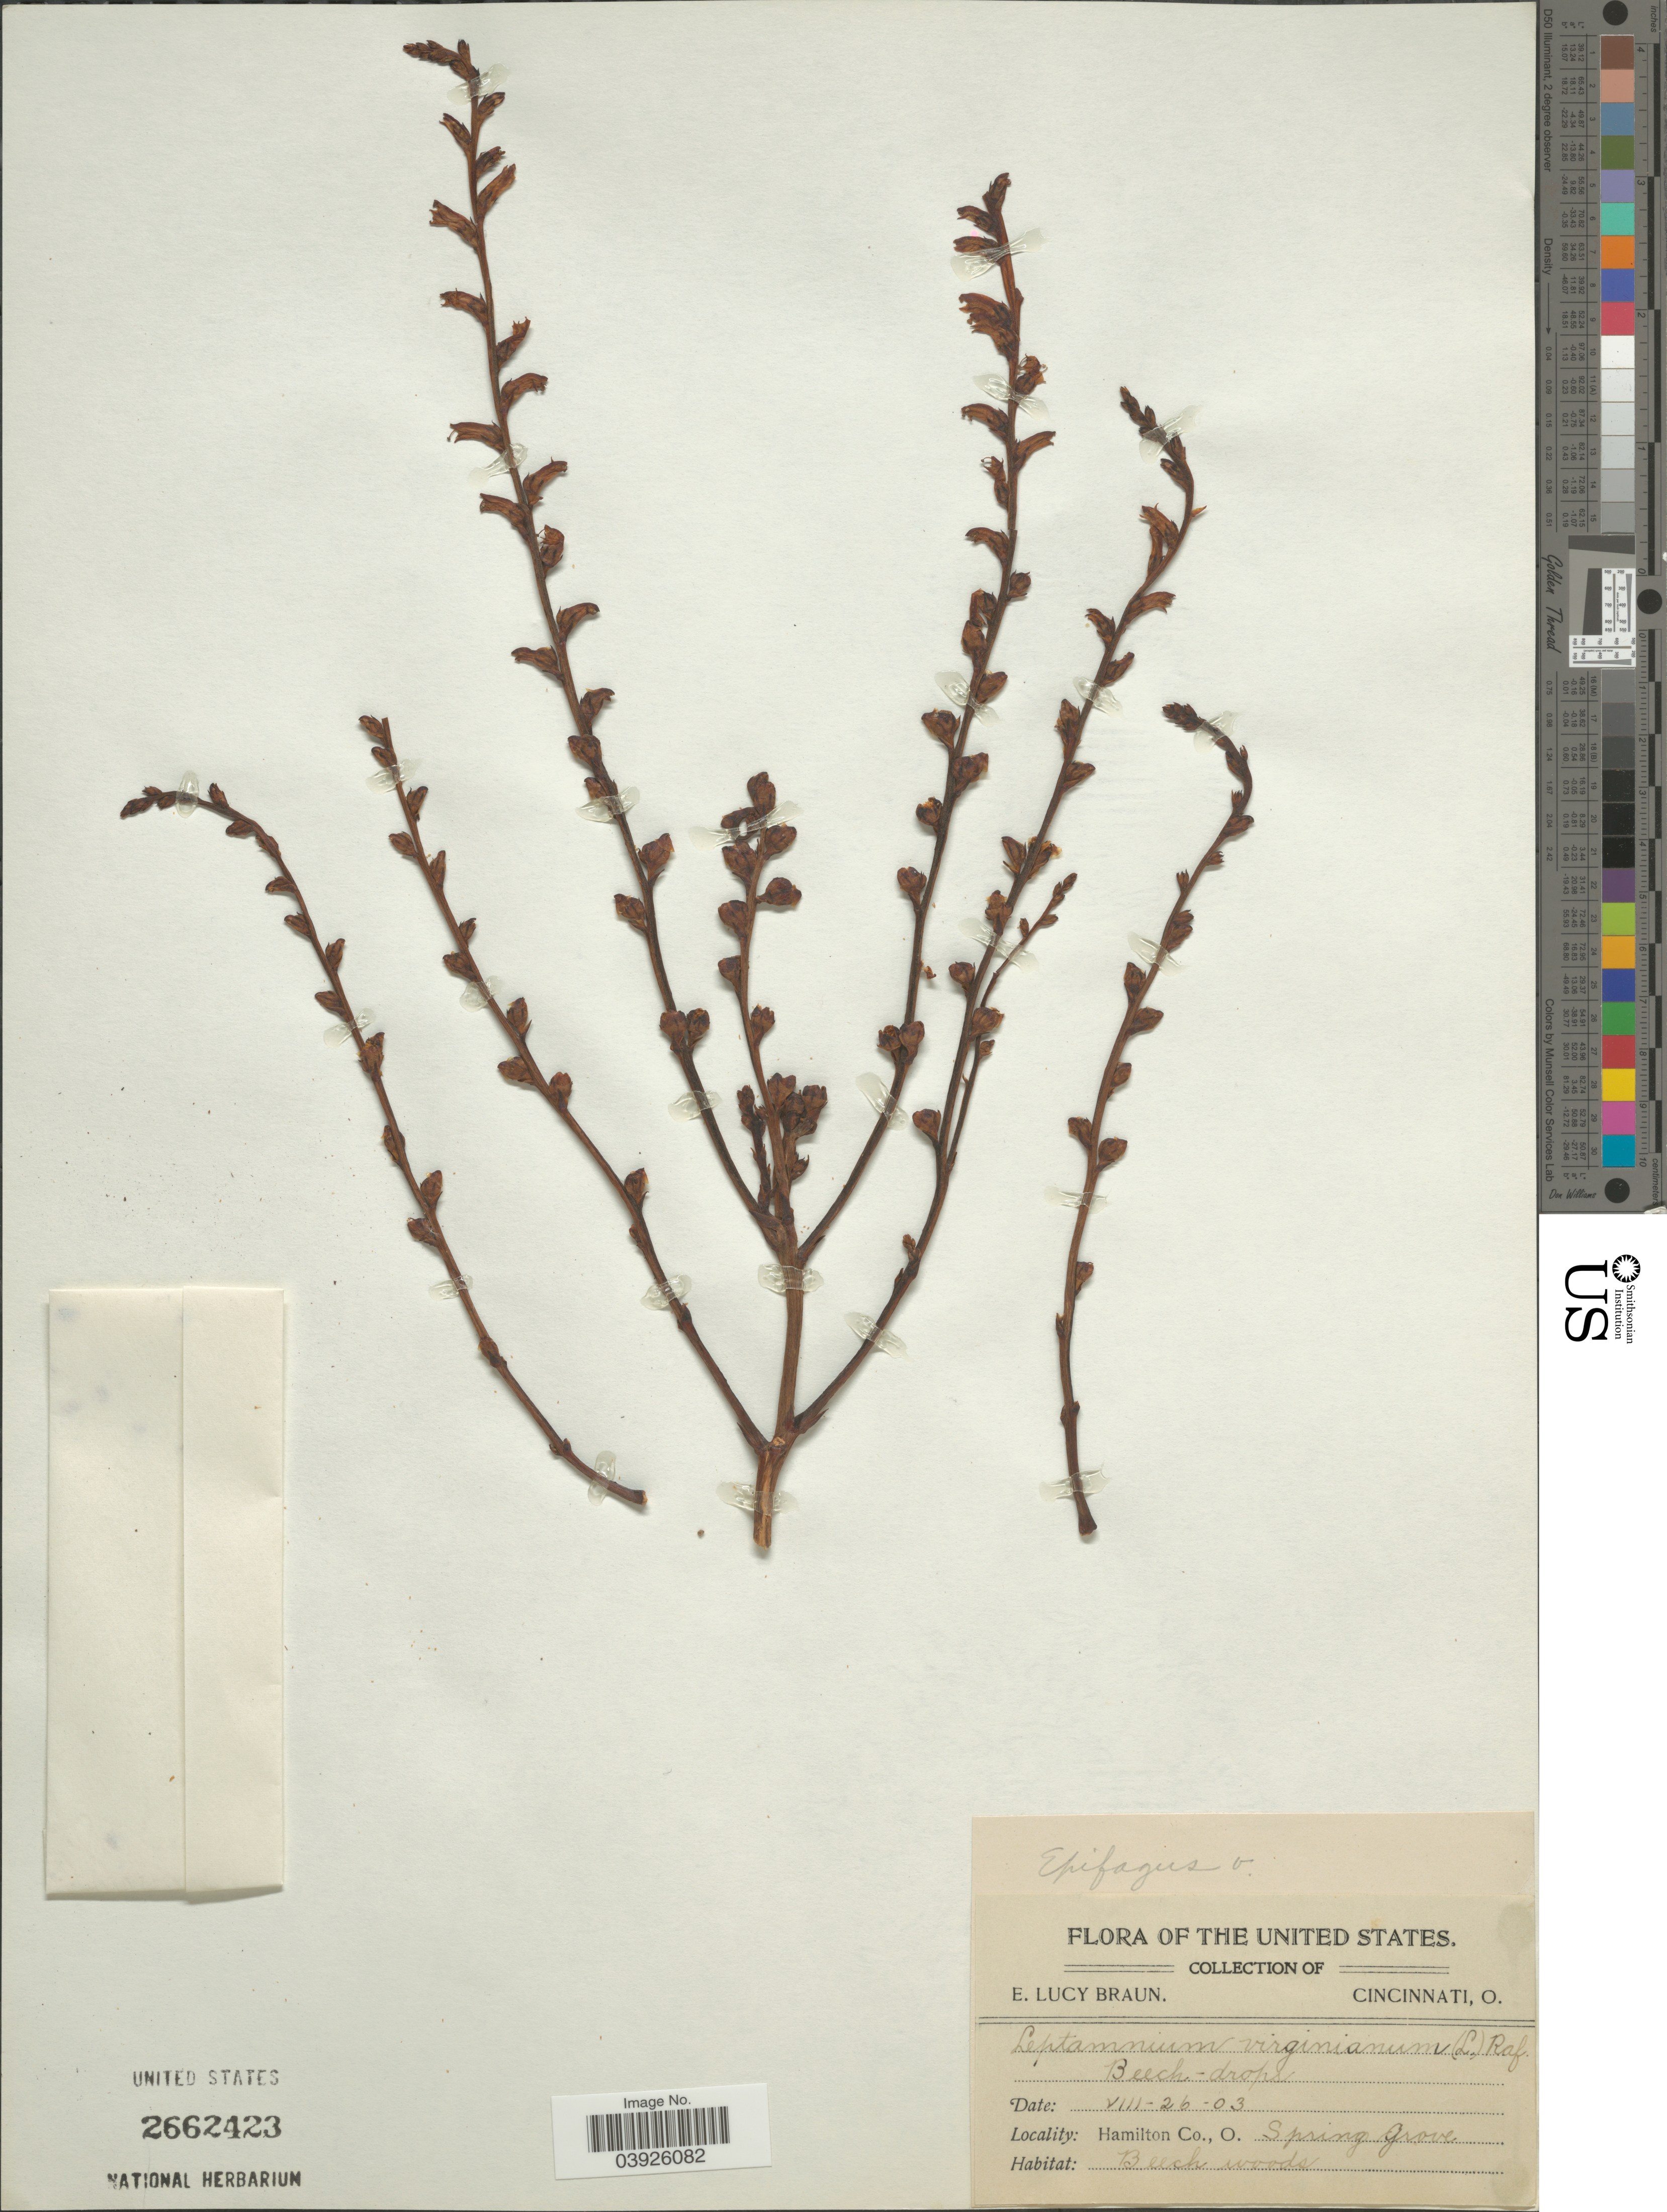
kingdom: Plantae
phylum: Tracheophyta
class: Magnoliopsida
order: Lamiales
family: Orobanchaceae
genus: Epifagus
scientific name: Epifagus virginiana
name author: (L.) W.P.C. Barton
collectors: E. L. Braun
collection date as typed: Transcribed d/m/y: 26/7/3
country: United States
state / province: Ohio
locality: Hamilton Co., Spring Grove.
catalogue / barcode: US 2662423